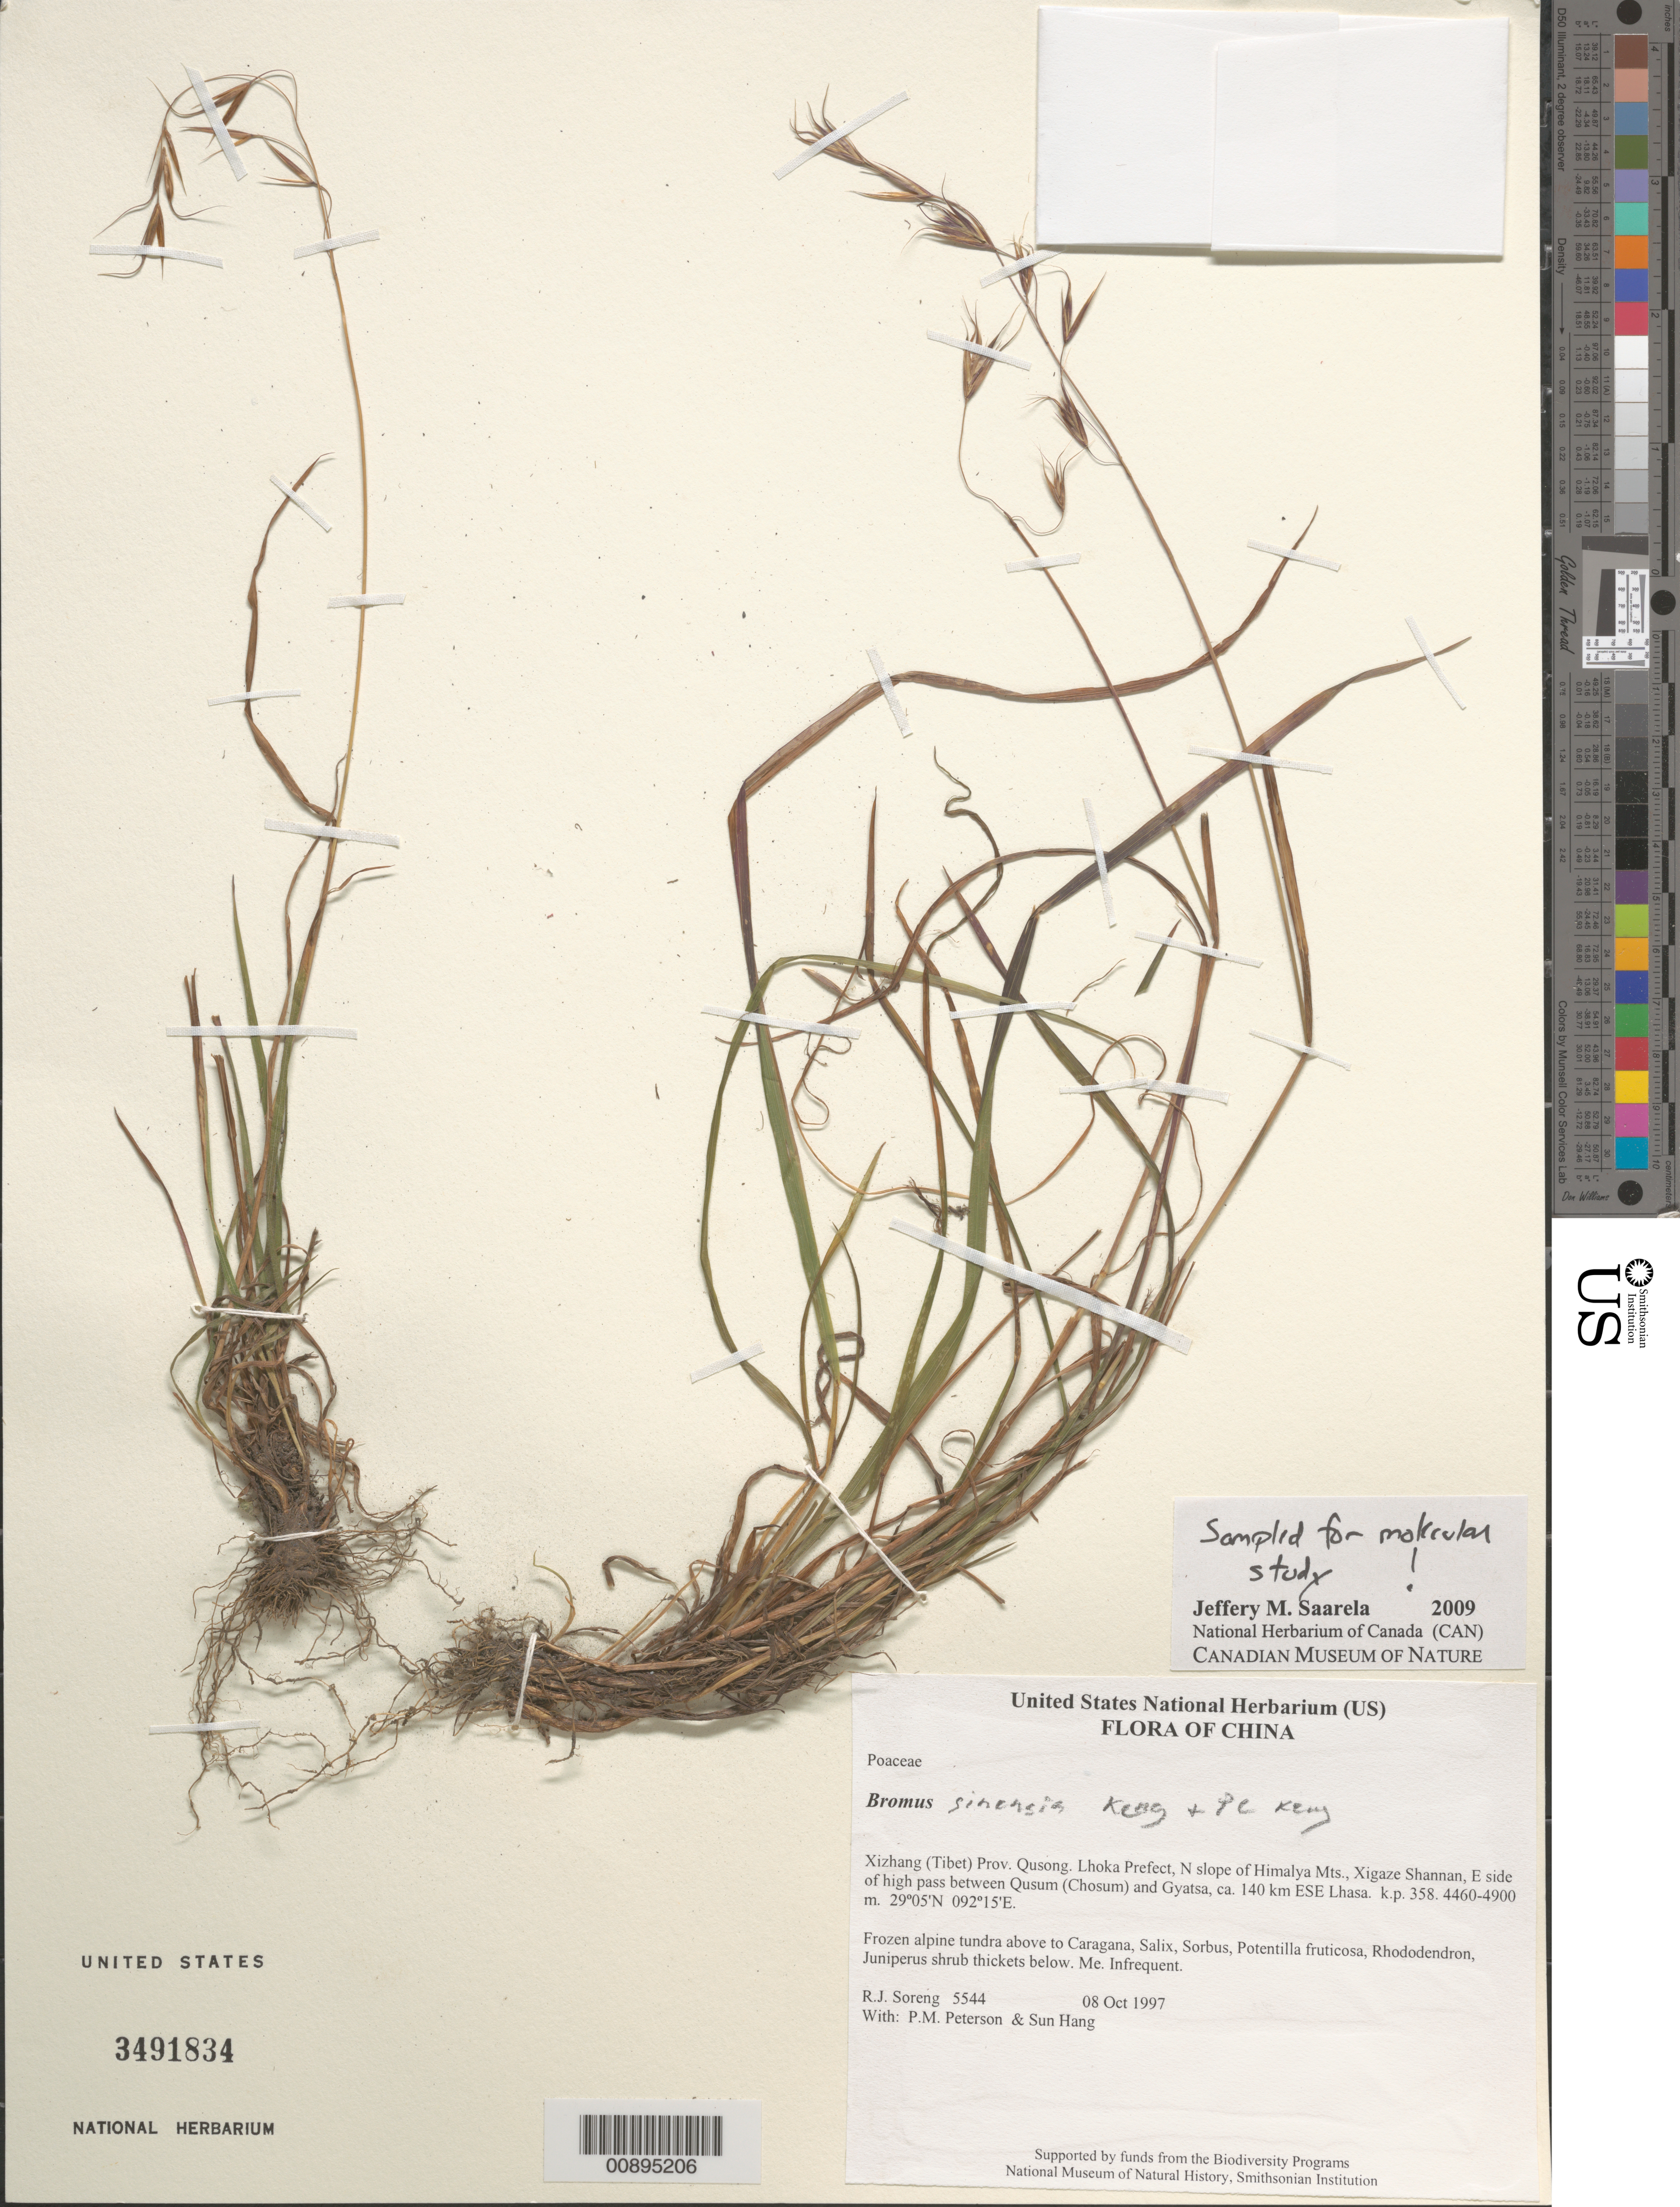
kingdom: Plantae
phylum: Tracheophyta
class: Liliopsida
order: Poales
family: Poaceae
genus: Bromus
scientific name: Bromus sinensis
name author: Keng ex Keng f.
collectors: R. J. Soreng, P. M. Peterson & Sun Hang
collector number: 5544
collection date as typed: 08 Oct 1997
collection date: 1997-10-08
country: China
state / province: Xizang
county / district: Qusong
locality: Lhoka Prefect, N slope of Himalaya Mts., Xigaze Shannan, E side of high pass between Qusum (Chosum) and Gyatsa, ca. 140 km ESE Lhasa. k.p. 358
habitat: Frozen alpine tundra above to Caragana, Salix, Sorbus, Potentilla fruticosa, Rhododendron, Juniperus shrub thickets below. Me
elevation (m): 4460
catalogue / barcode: US 3491834